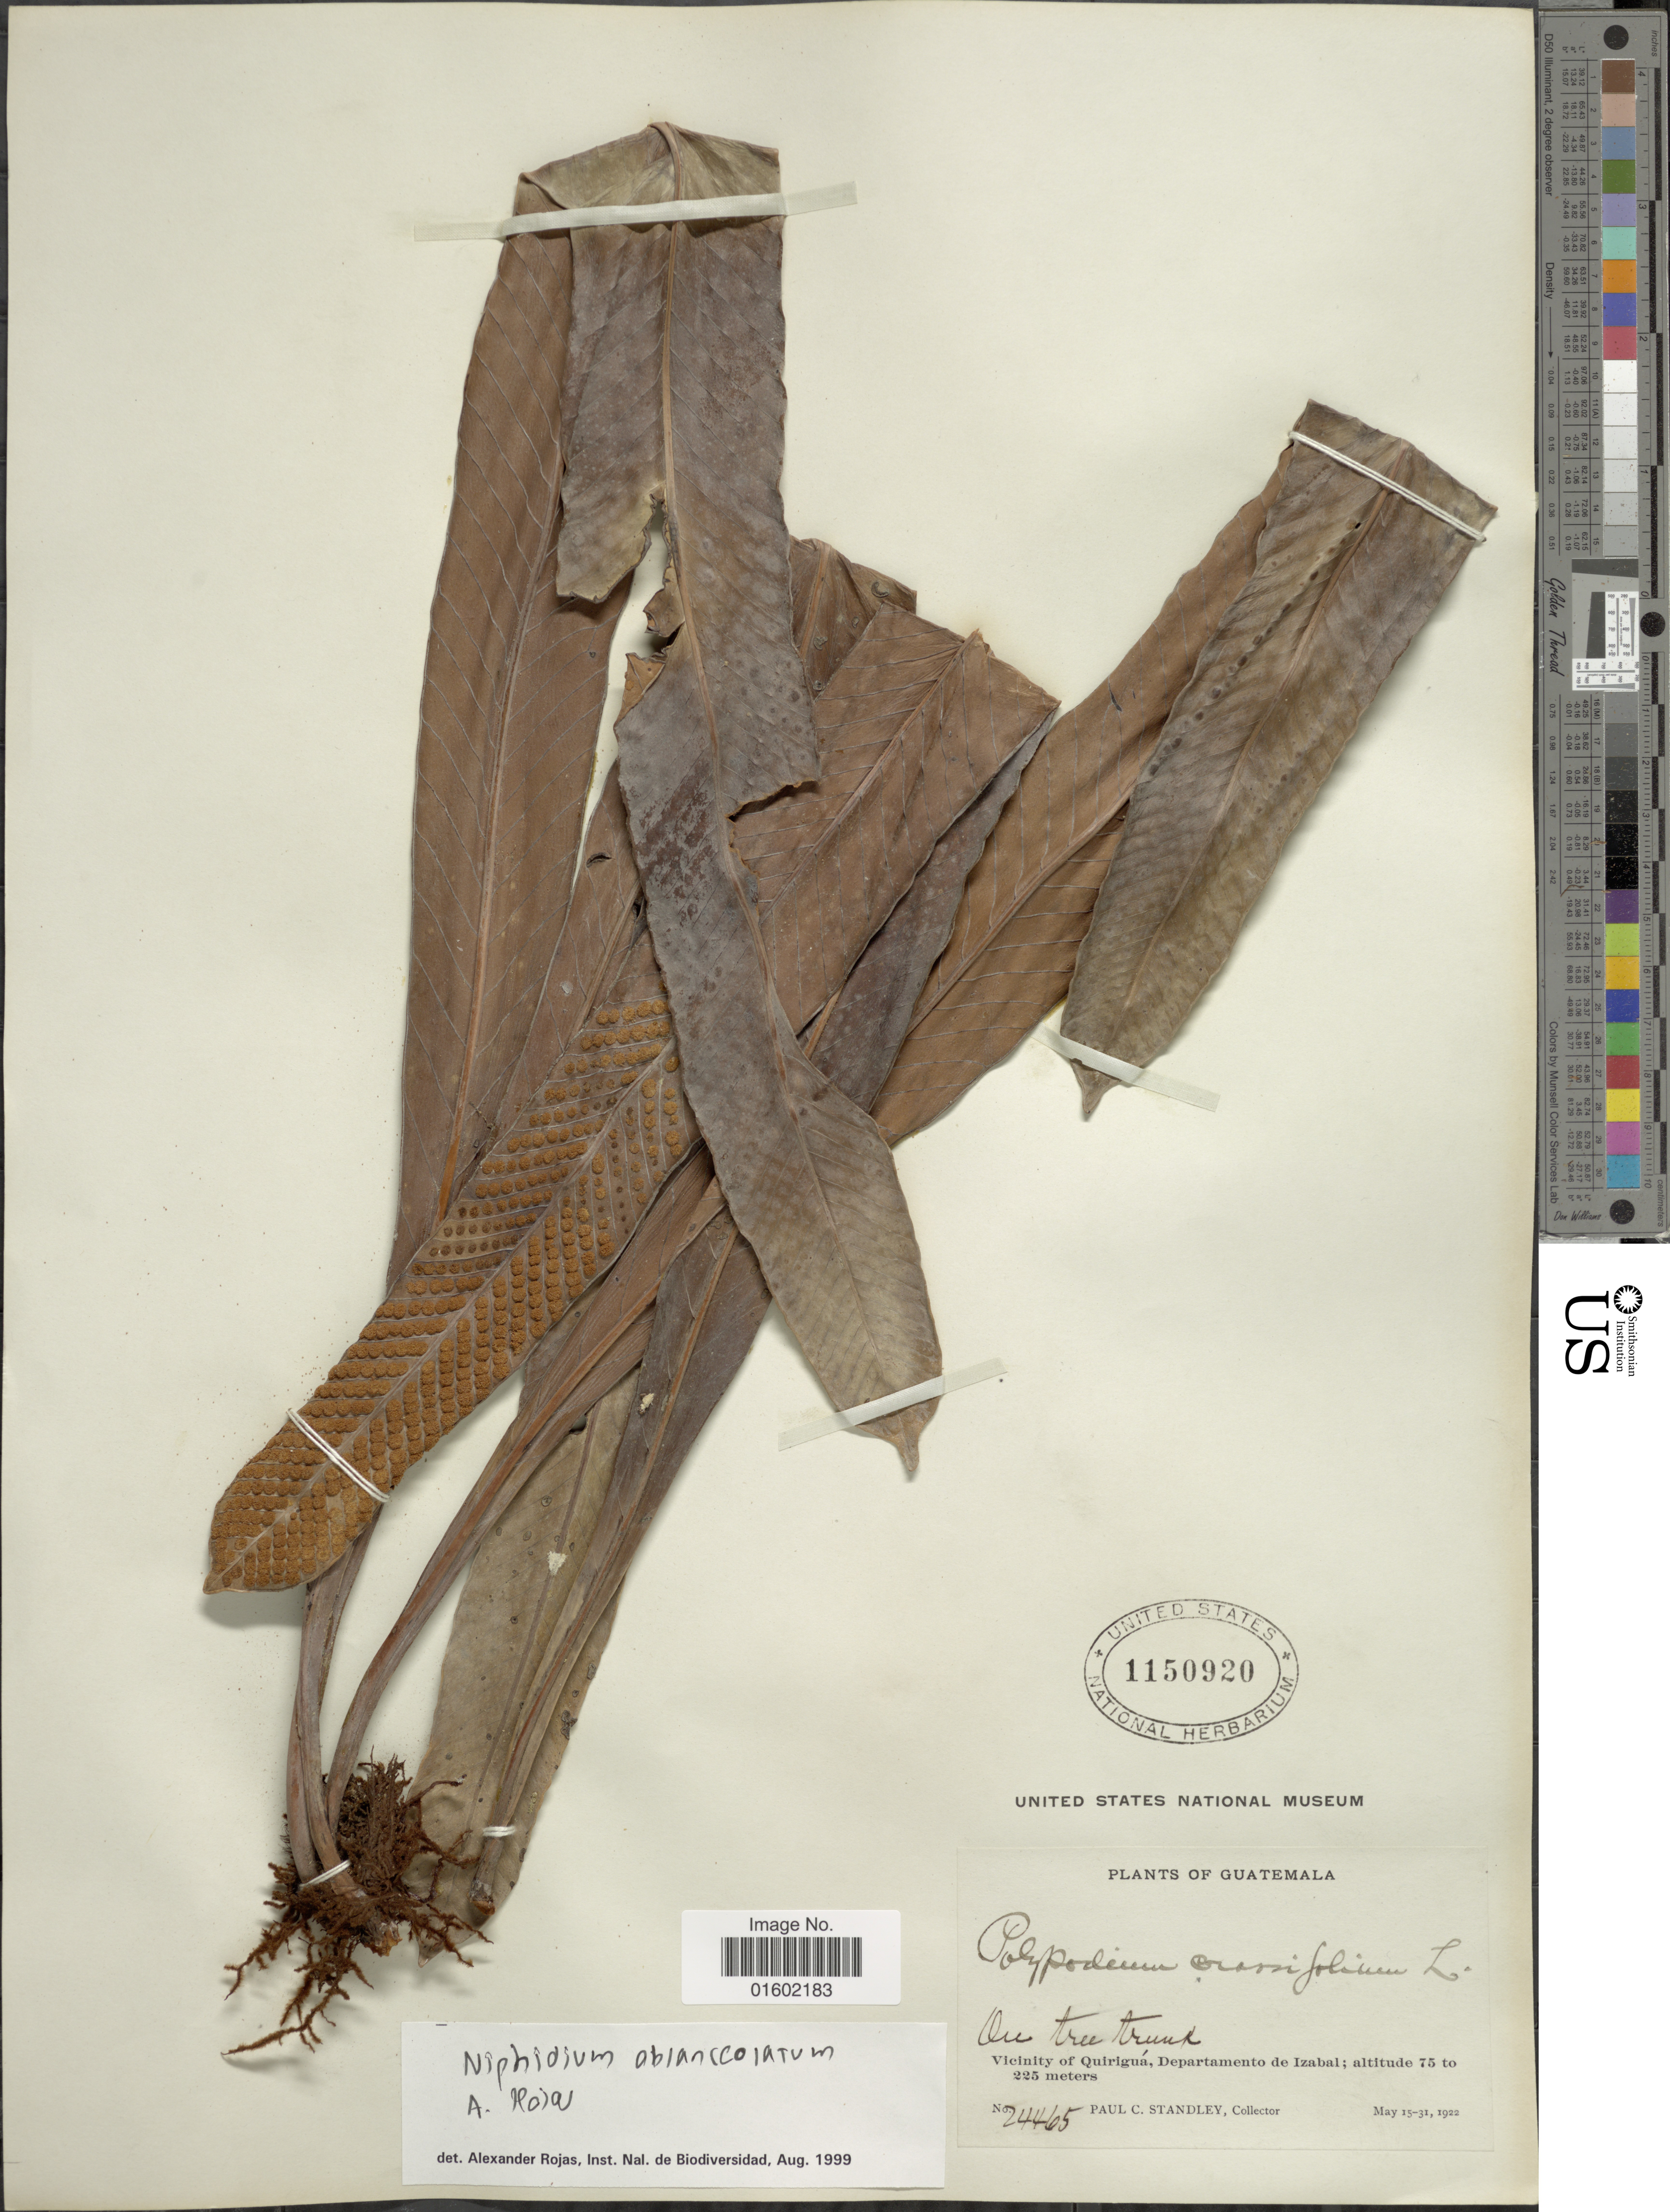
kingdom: Plantae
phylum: Tracheophyta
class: Polypodiopsida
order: Polypodiales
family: Polypodiaceae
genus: Niphidium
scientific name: Niphidium crassifolium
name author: (L.) Lellinger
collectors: P. C. Standley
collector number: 24465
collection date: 1922-05-15/1955-05-31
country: Guatemala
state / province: Izabal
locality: Vicinity of Quirigua, Departamento de Izabal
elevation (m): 75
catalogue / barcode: US 1150920